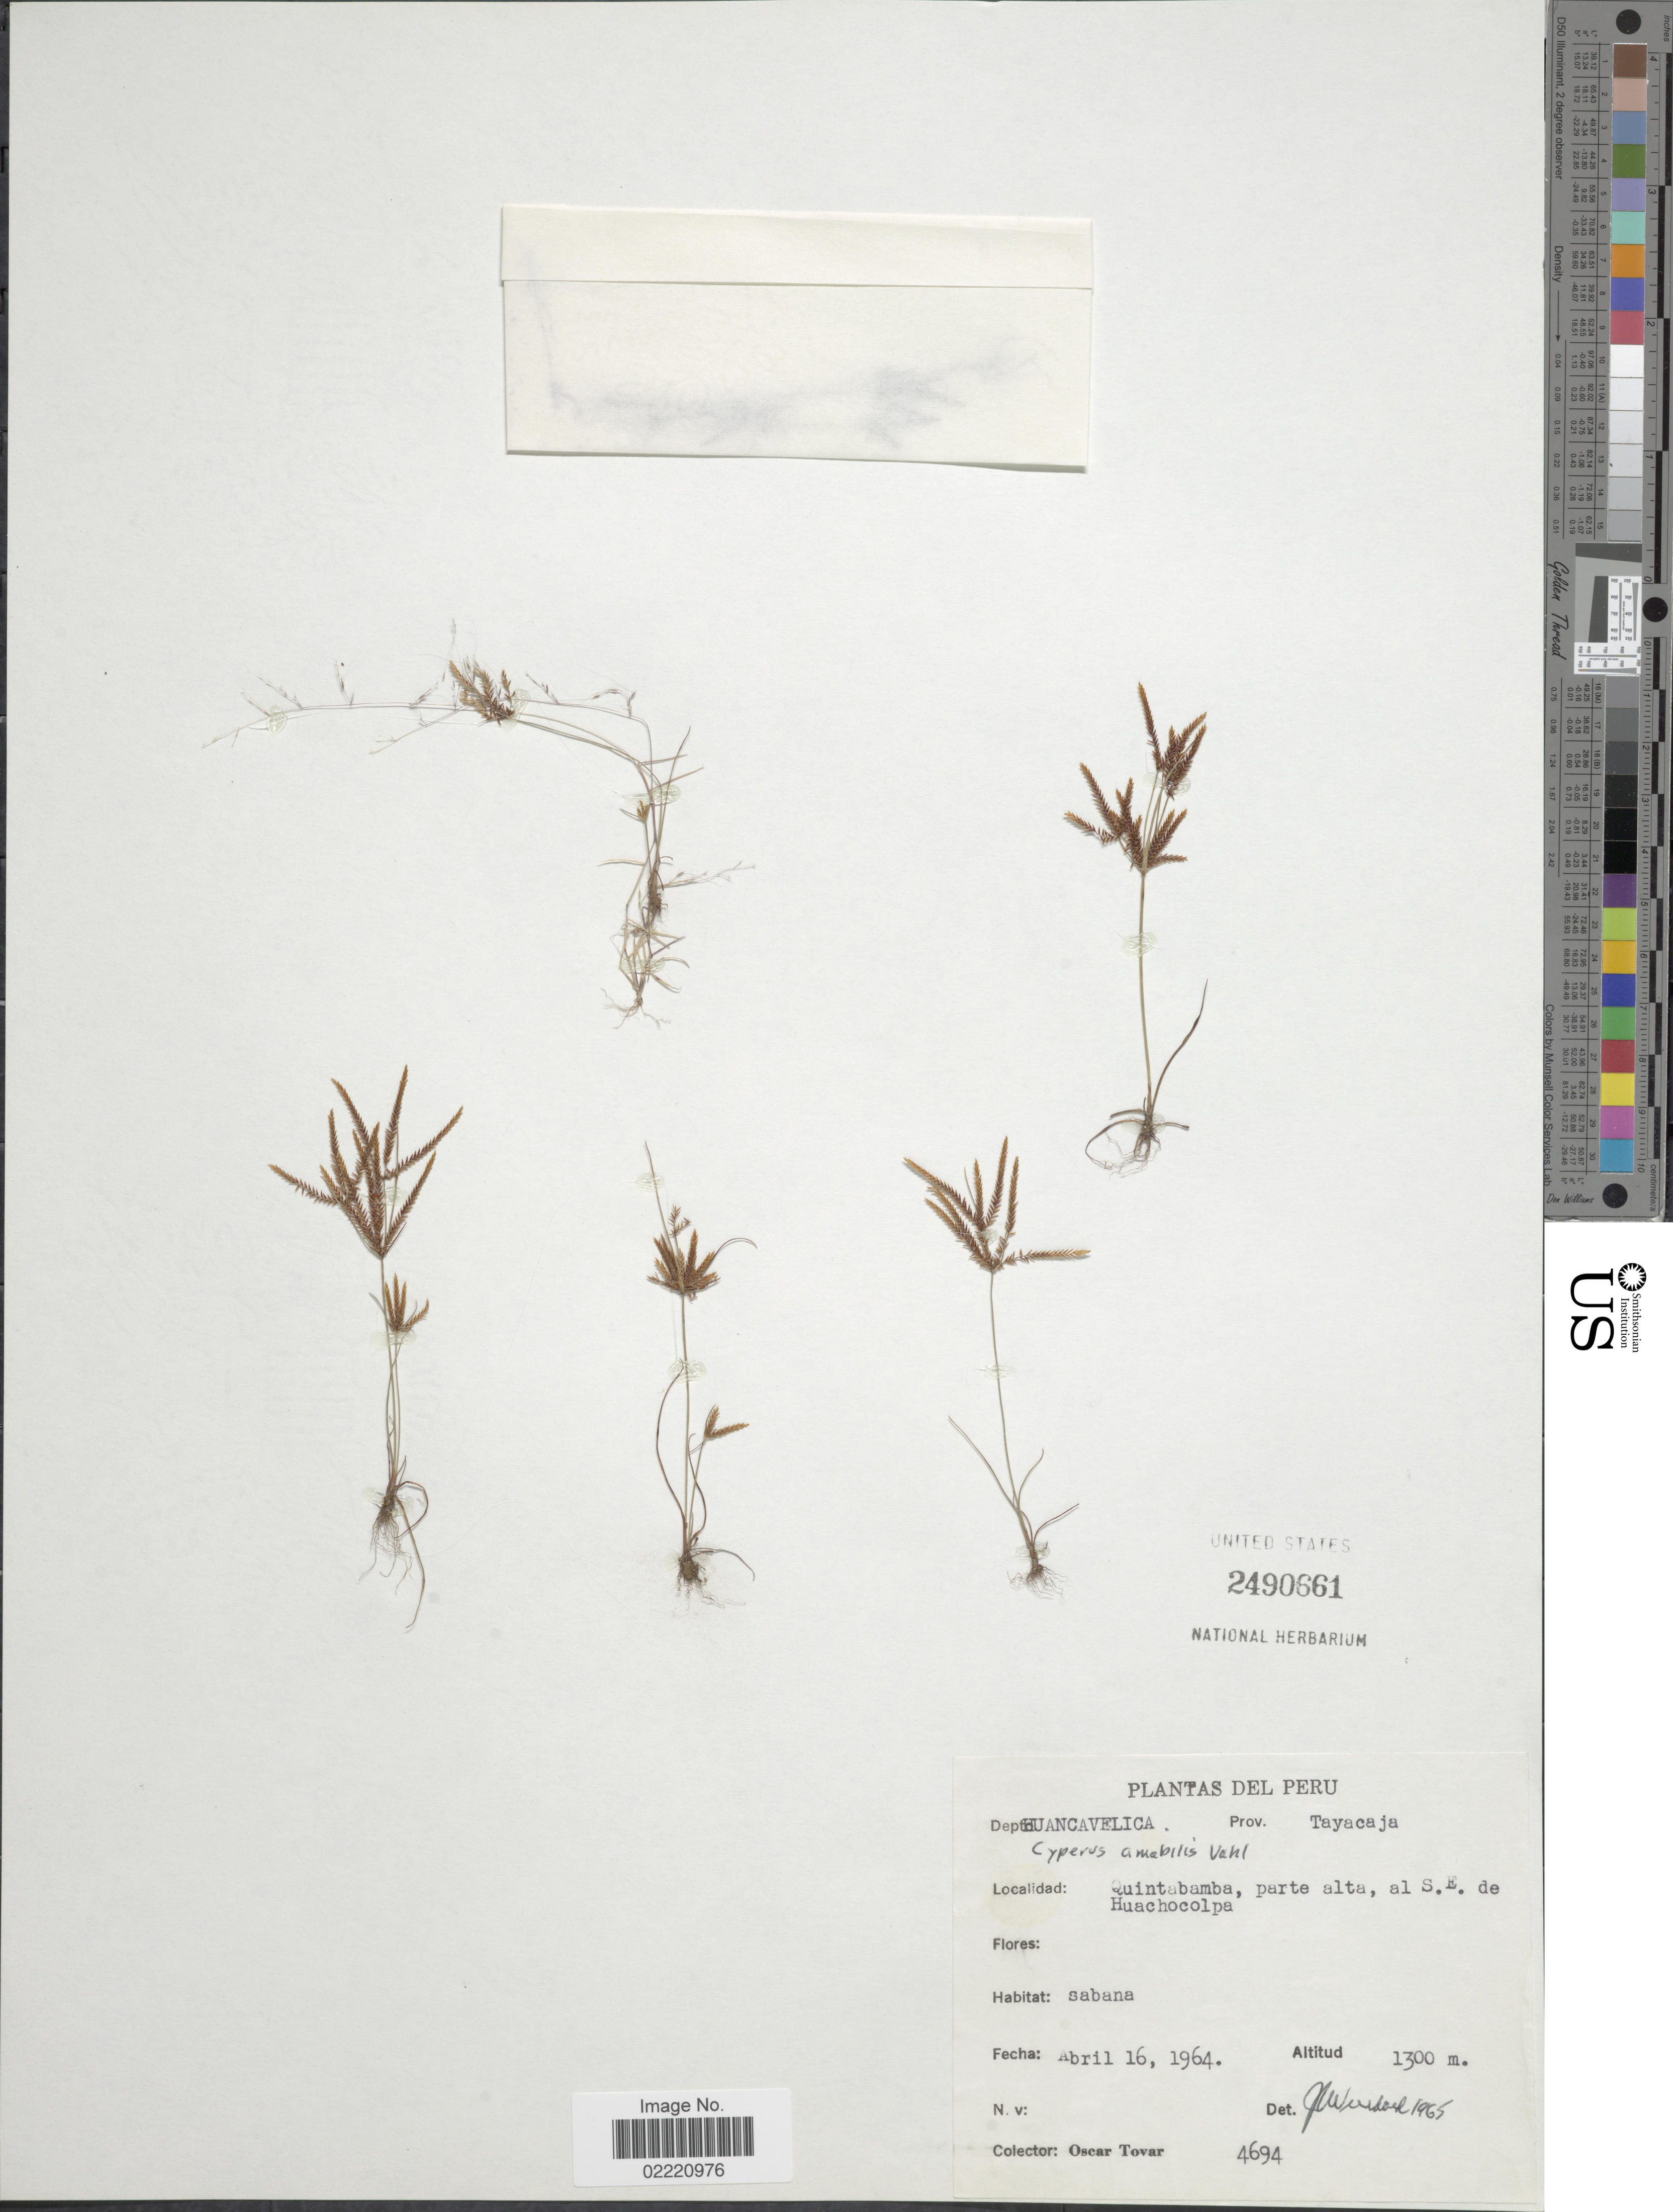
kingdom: Plantae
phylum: Tracheophyta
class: Liliopsida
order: Poales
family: Cyperaceae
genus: Cyperus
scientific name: Cyperus amabilis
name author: Vahl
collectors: Ó. Tovar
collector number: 4694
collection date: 1964-04-16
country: Peru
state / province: Huancavelica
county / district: Tayacaja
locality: Prov. Tayacaja, Quintabamba, parte alta, al S.E. de Huachocolpa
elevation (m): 1300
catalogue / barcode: US 2490661